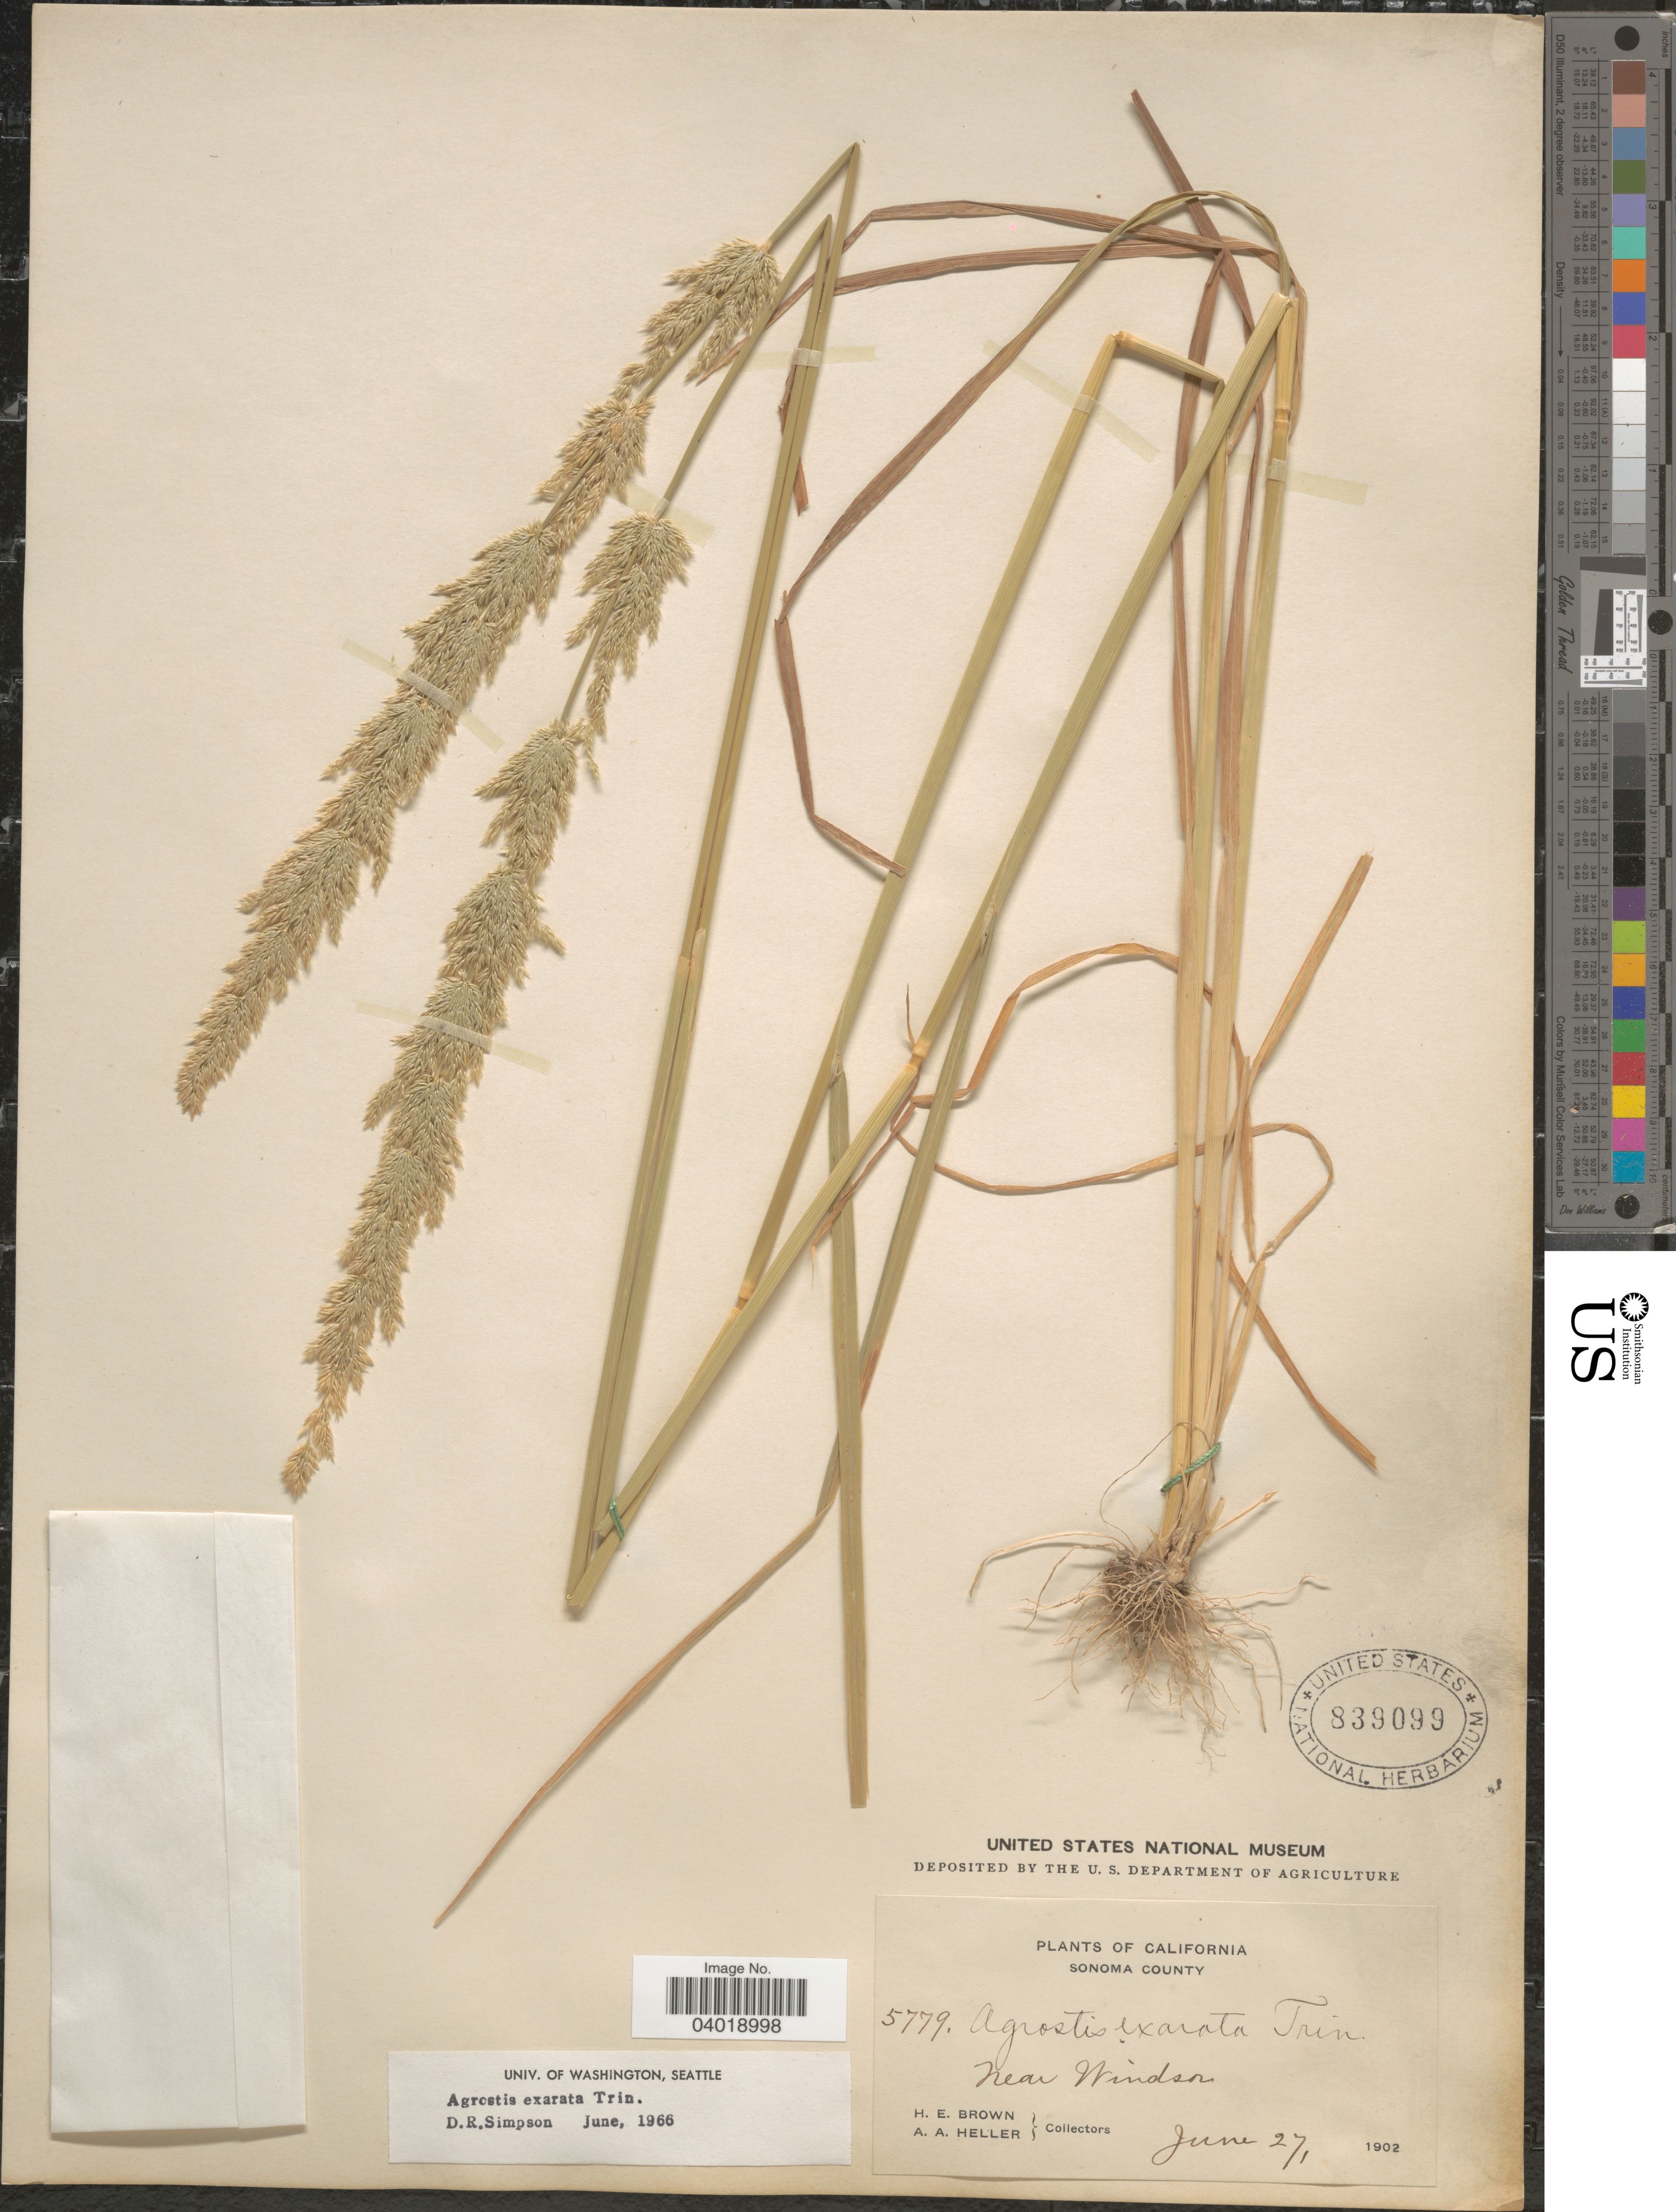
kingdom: Plantae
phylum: Tracheophyta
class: Liliopsida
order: Poales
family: Poaceae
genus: Agrostis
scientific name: Agrostis exarata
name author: Trin.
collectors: H. E. Brown & A. A. Heller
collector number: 5779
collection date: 1902-06-27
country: United States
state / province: California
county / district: Sonoma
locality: Sonoma County. Near Windsor.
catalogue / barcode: US 839099